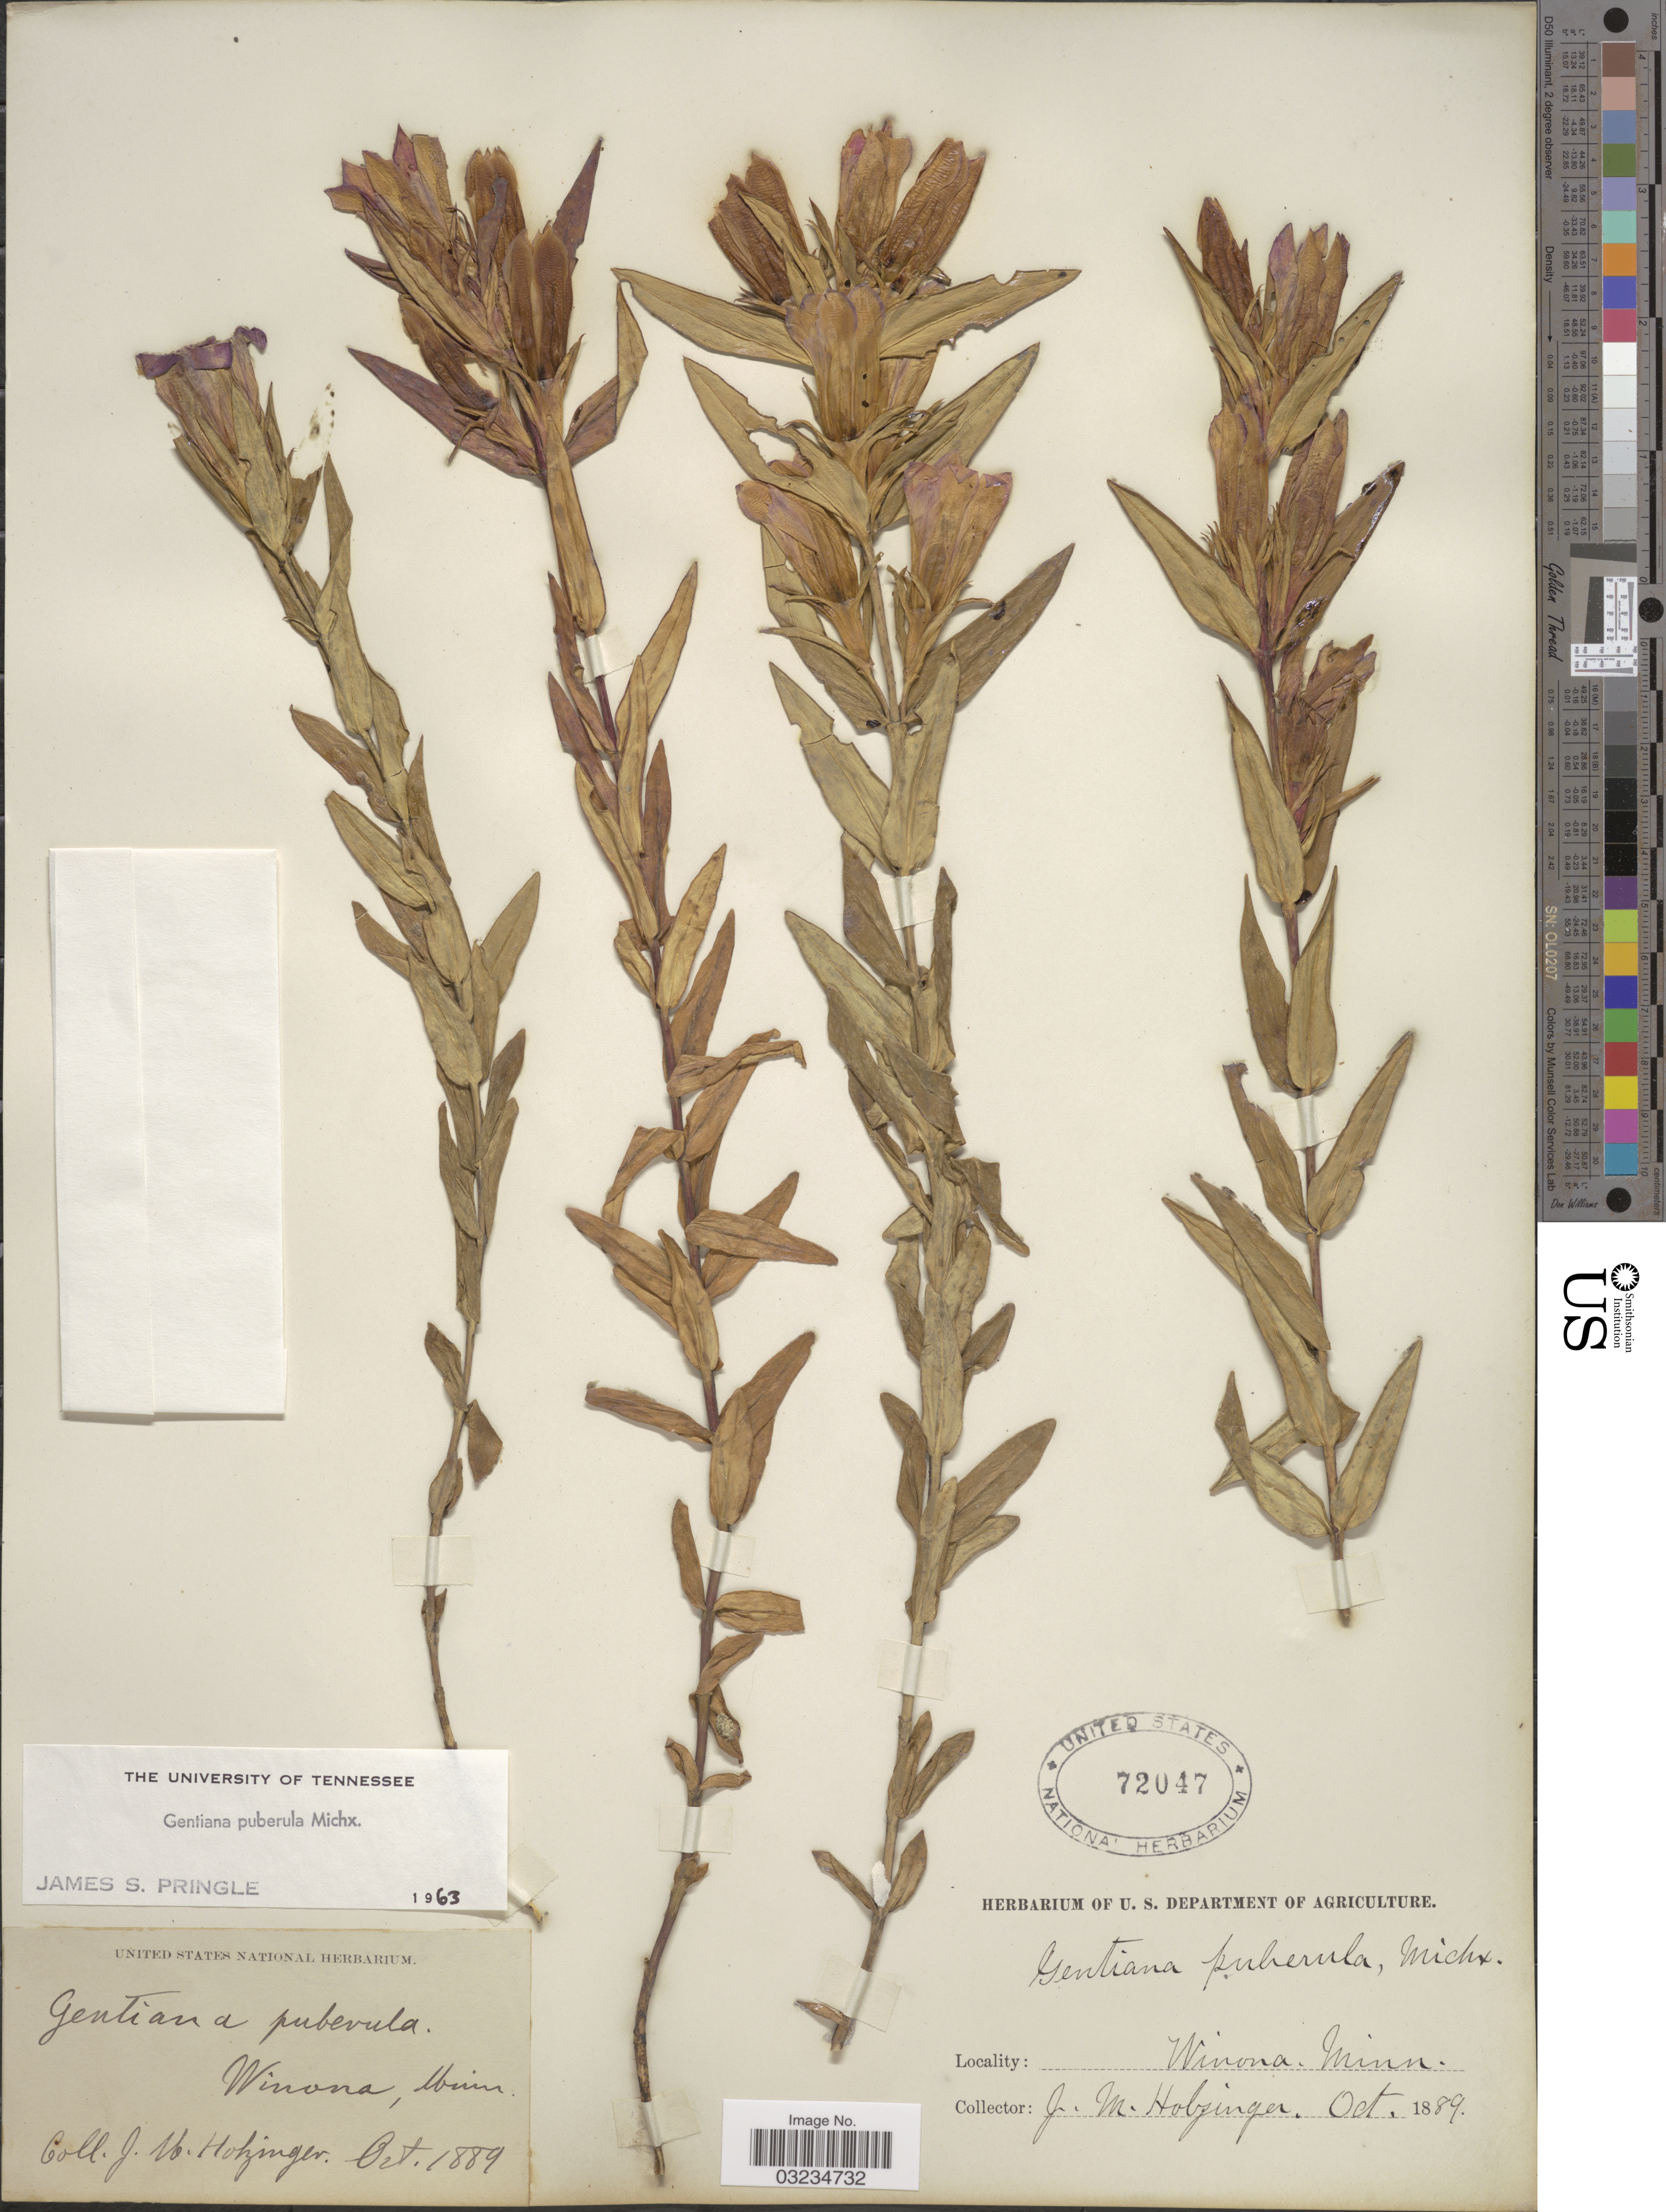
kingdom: Plantae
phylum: Tracheophyta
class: Magnoliopsida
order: Gentianales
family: Gentianaceae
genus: Gentiana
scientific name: Gentiana puberula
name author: Michx.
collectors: J. M. Holzinger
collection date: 1889-10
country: United States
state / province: Minnesota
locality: Winona.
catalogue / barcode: US 72047